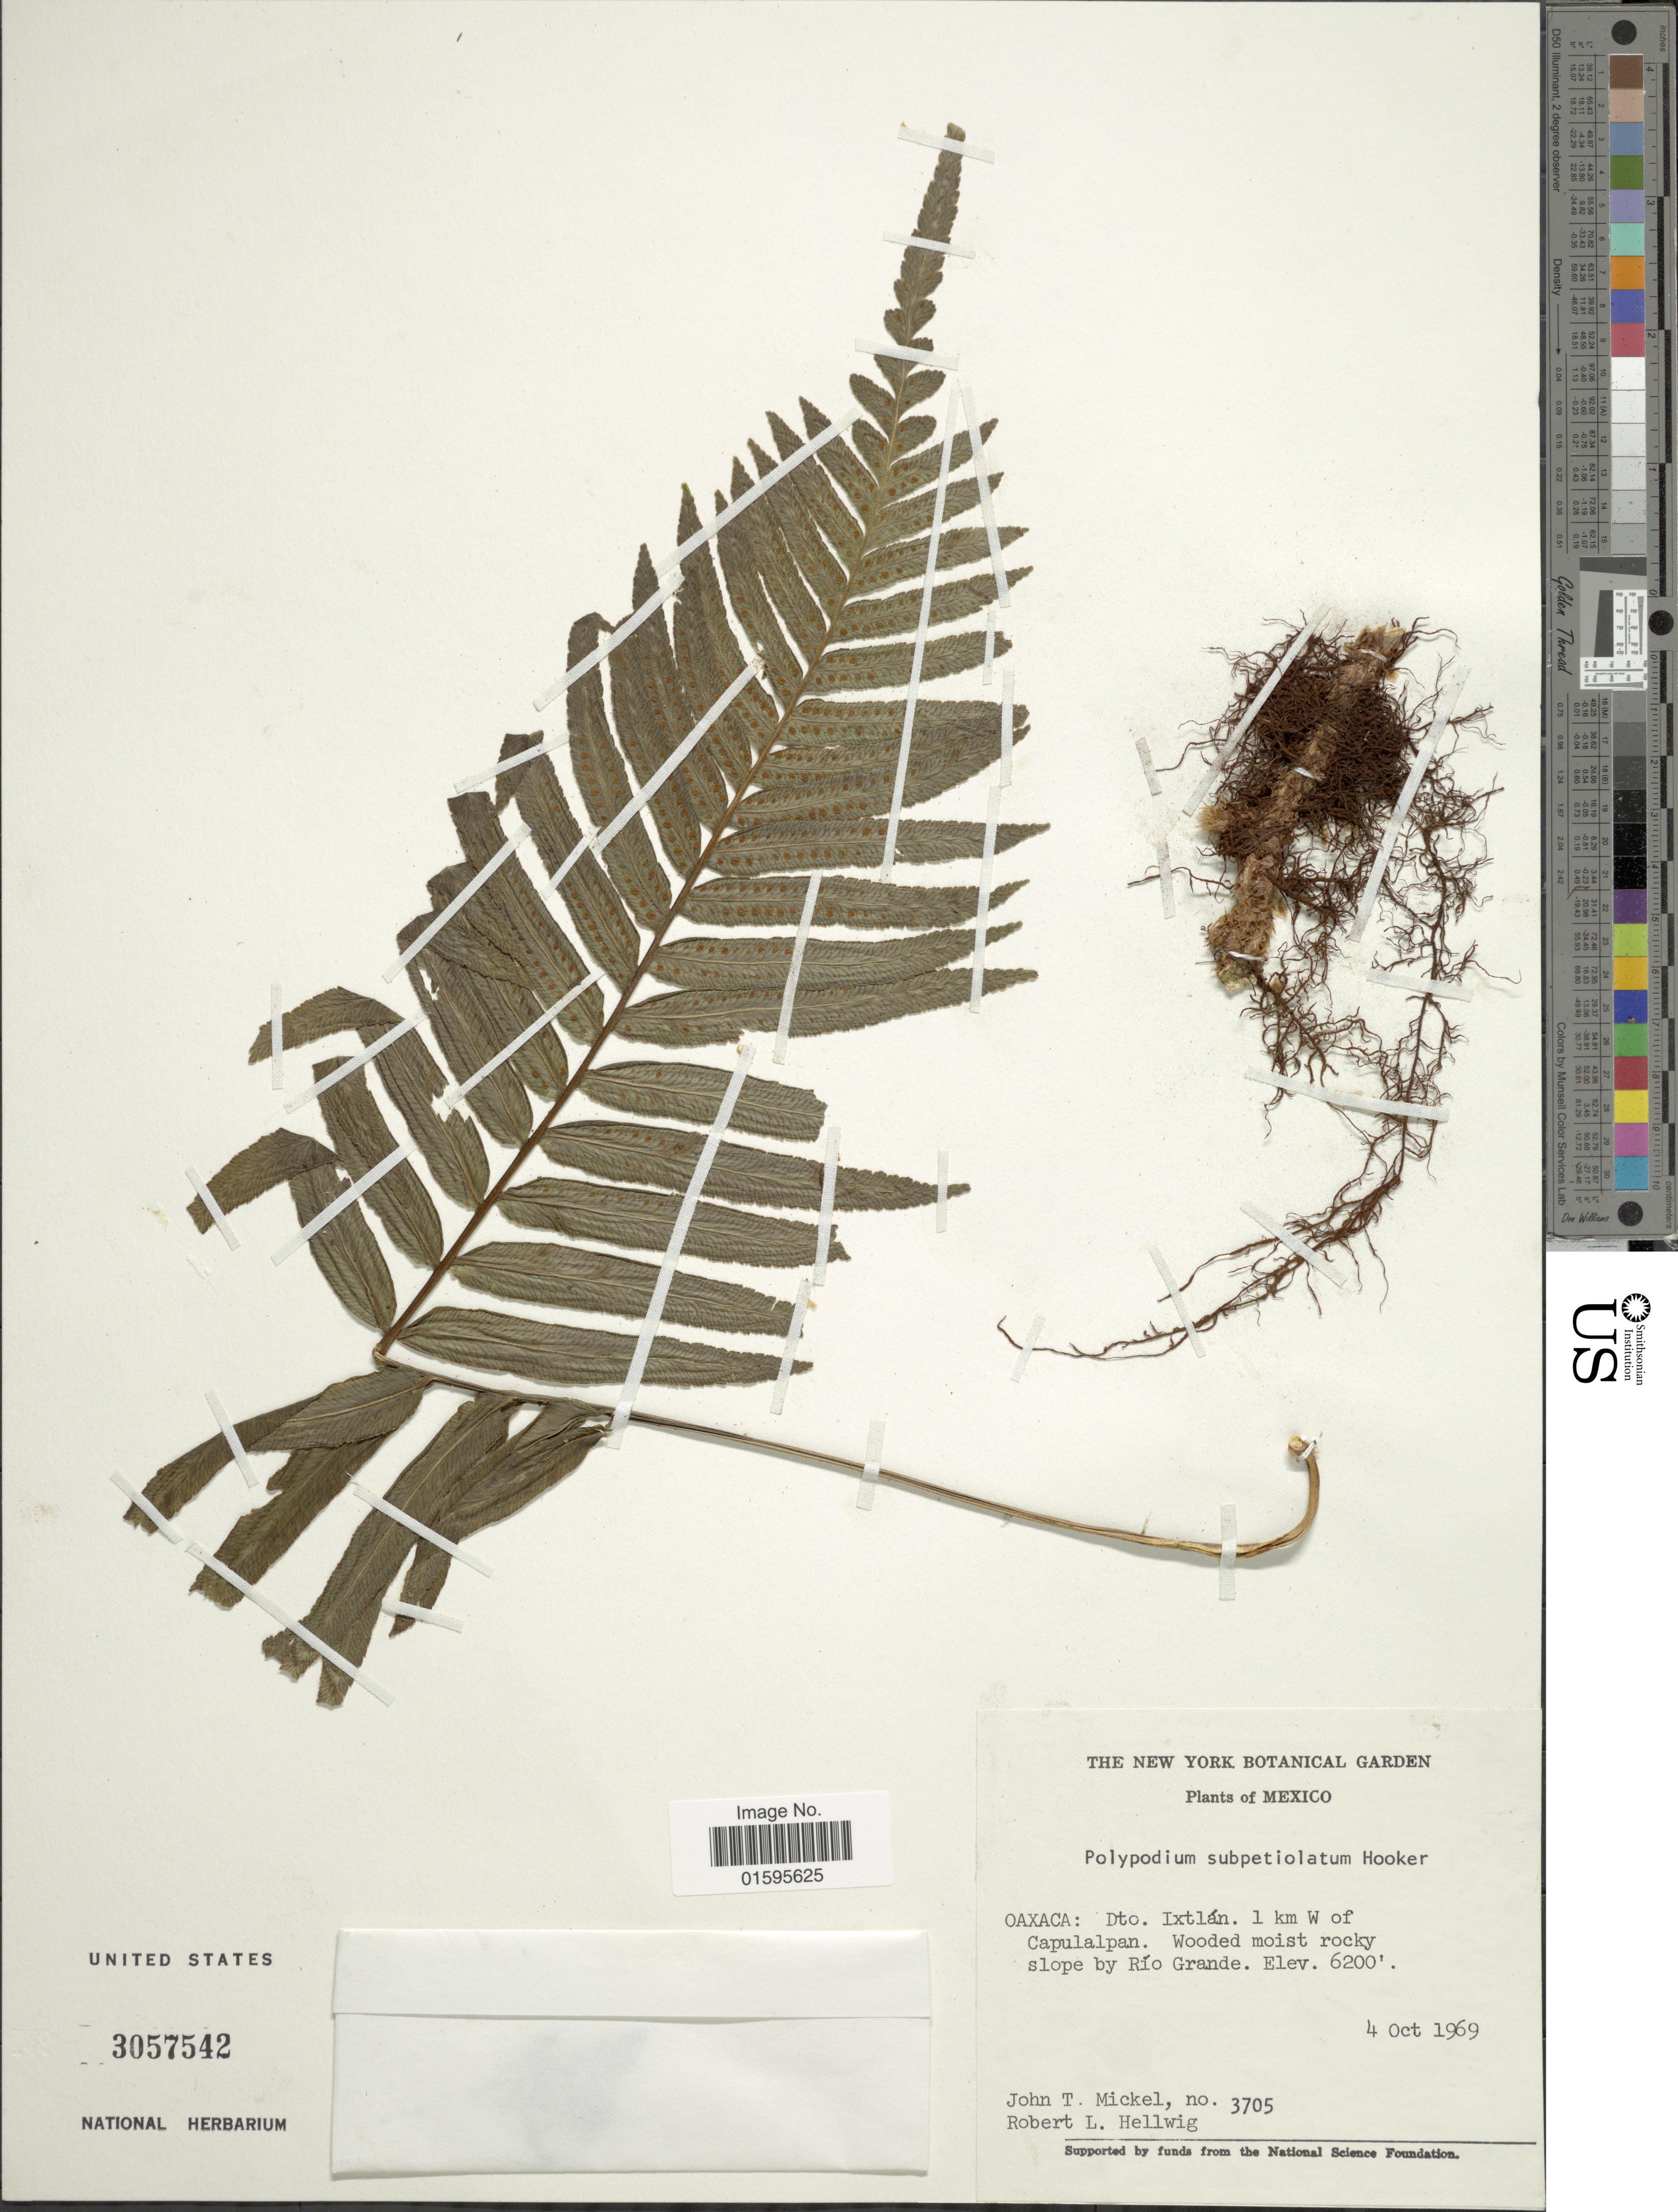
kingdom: Plantae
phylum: Tracheophyta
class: Polypodiopsida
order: Polypodiales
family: Polypodiaceae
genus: Polypodium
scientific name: Polypodium subpetiolatum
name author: Hook.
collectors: J. T. Mickel & R. Hellwig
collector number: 3705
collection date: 1969-10-04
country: Mexico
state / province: Oaxaca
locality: Oaxaca: Dto. Ixtlan, 1 km W of Capulalpan, slope by Rio Grande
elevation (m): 1890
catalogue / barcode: US 3057542